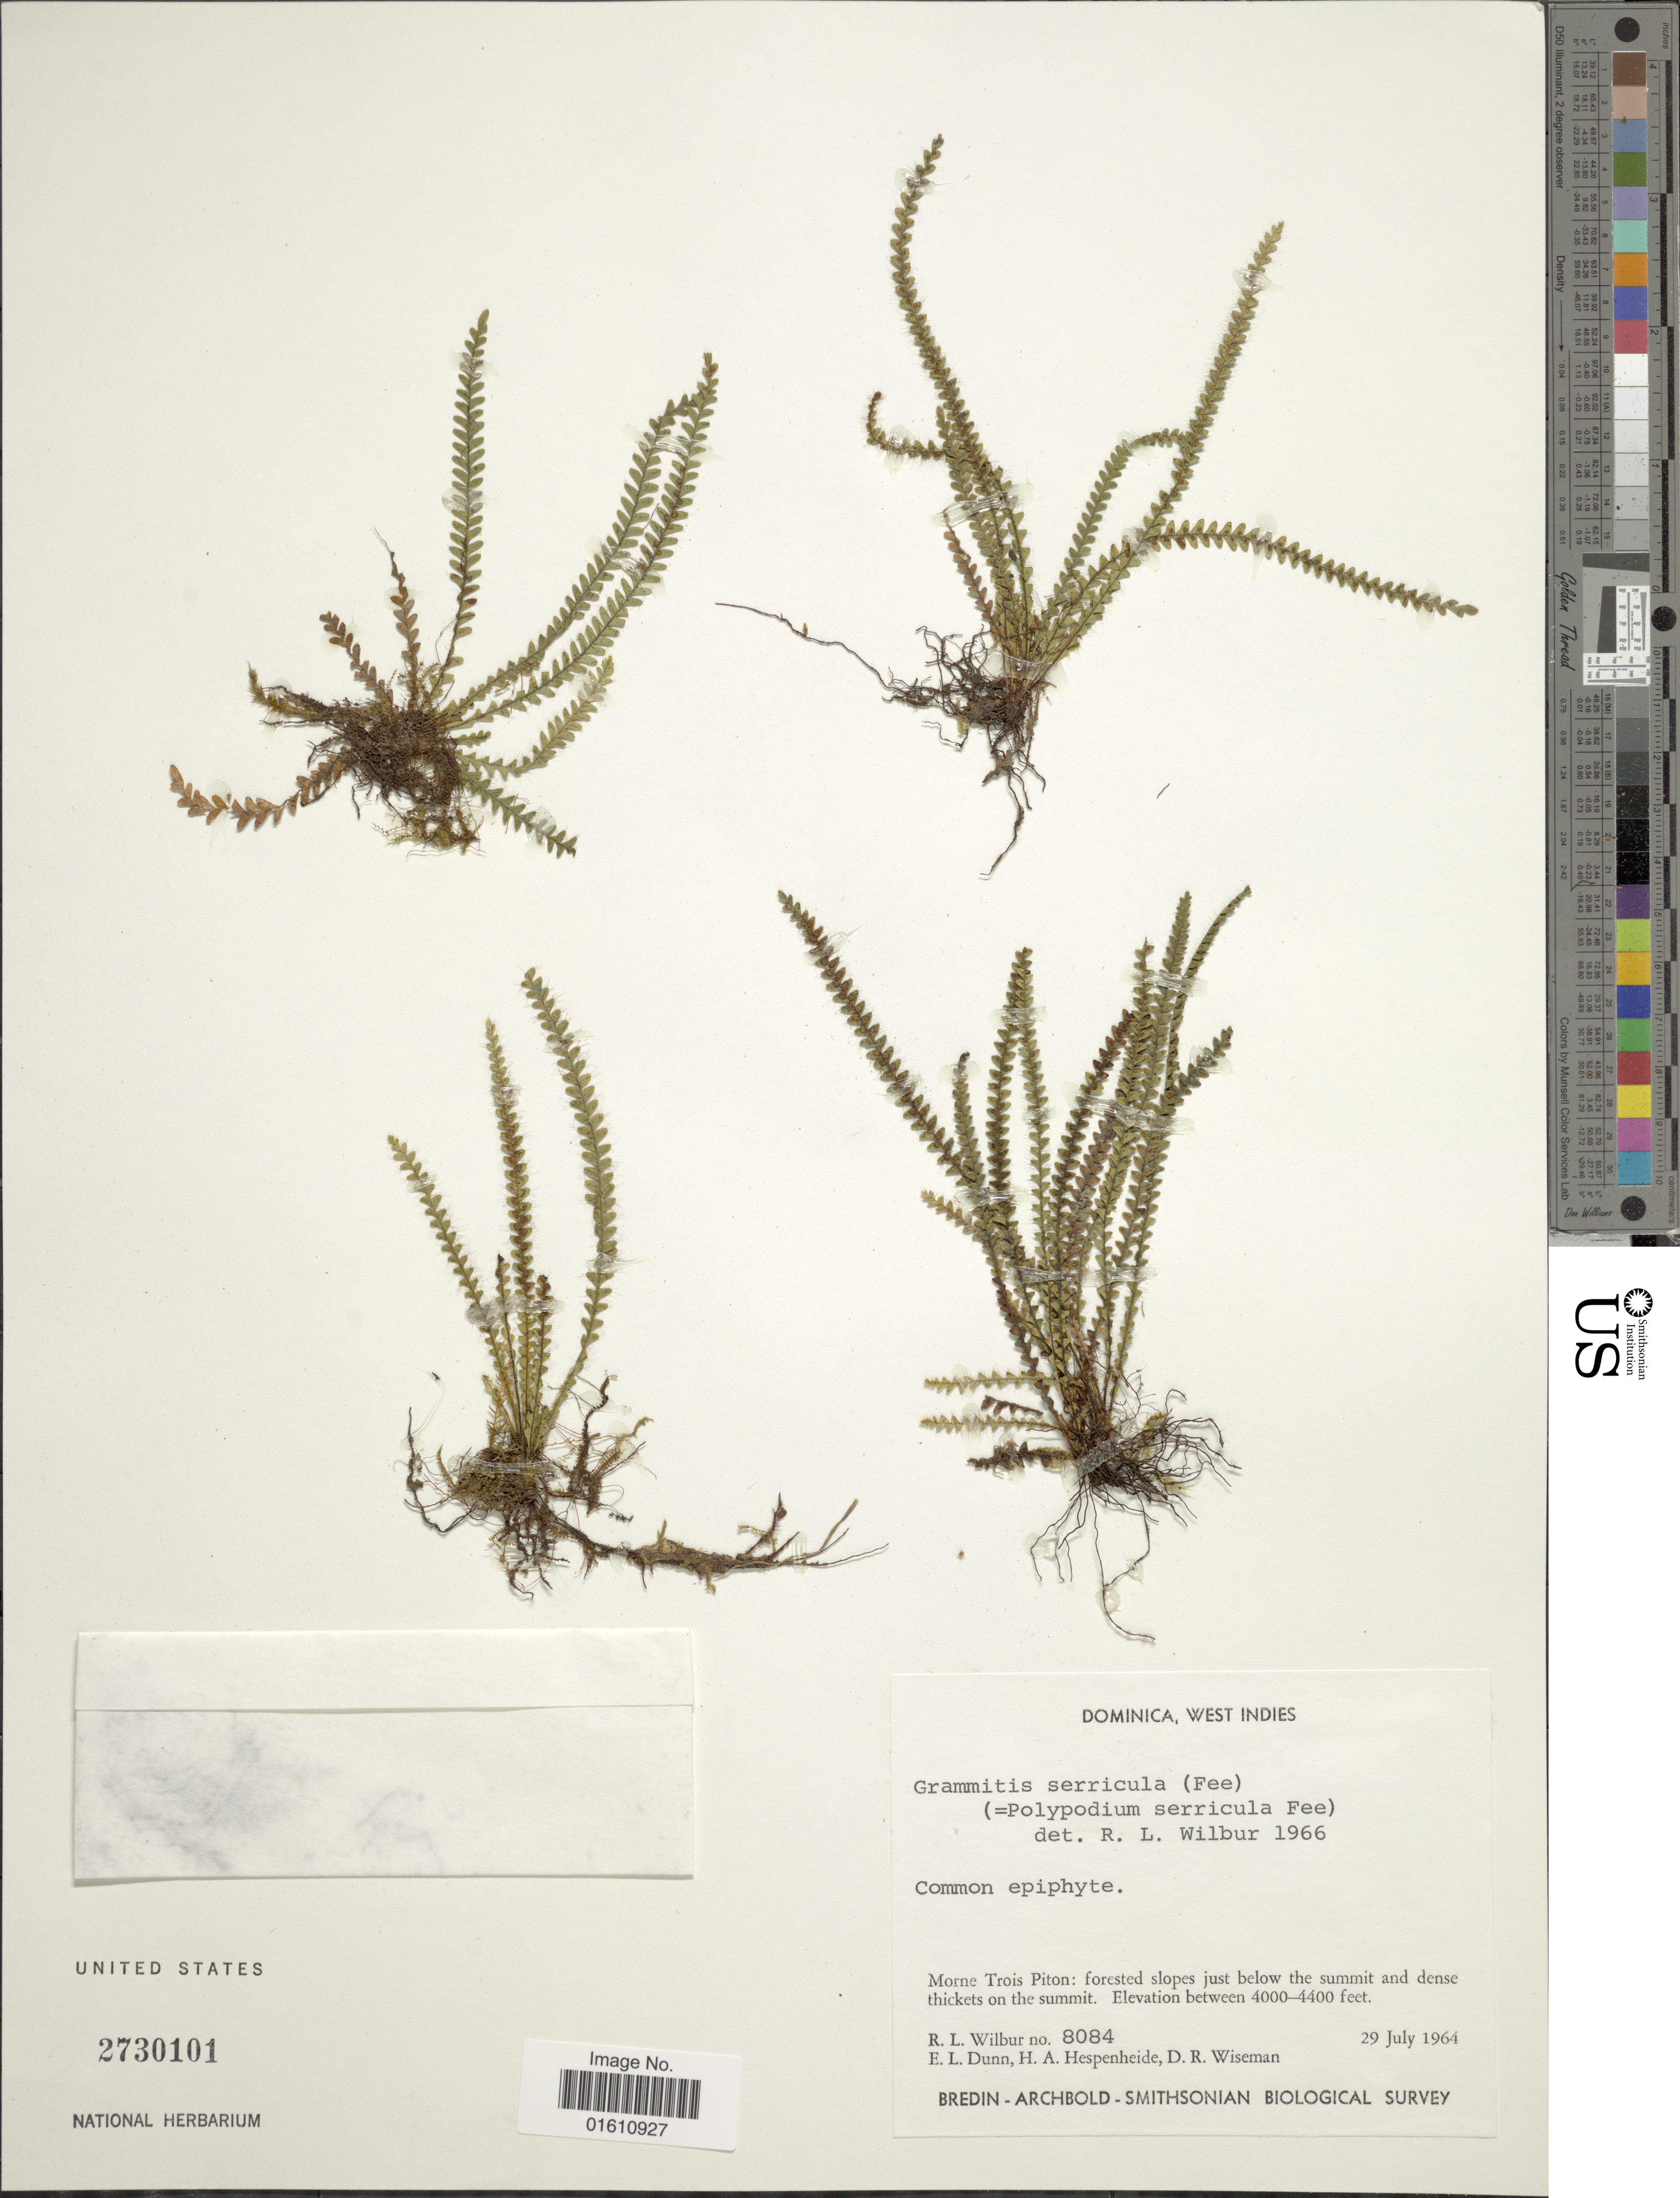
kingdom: Plantae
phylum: Tracheophyta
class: Polypodiopsida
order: Polypodiales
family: Polypodiaceae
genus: Moranopteris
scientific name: Moranopteris serricula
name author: (Fée) R. Y. Hirai & J. Prado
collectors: R. L. Wilbur, E. Dunn, H. A. Hespenheide & D. R. Wiseman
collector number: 8084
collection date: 1964-07-29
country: Dominica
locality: Morne Trois Piton: forested slopes just below the summit and dense thickets on the summit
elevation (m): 1219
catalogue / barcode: US 2730101